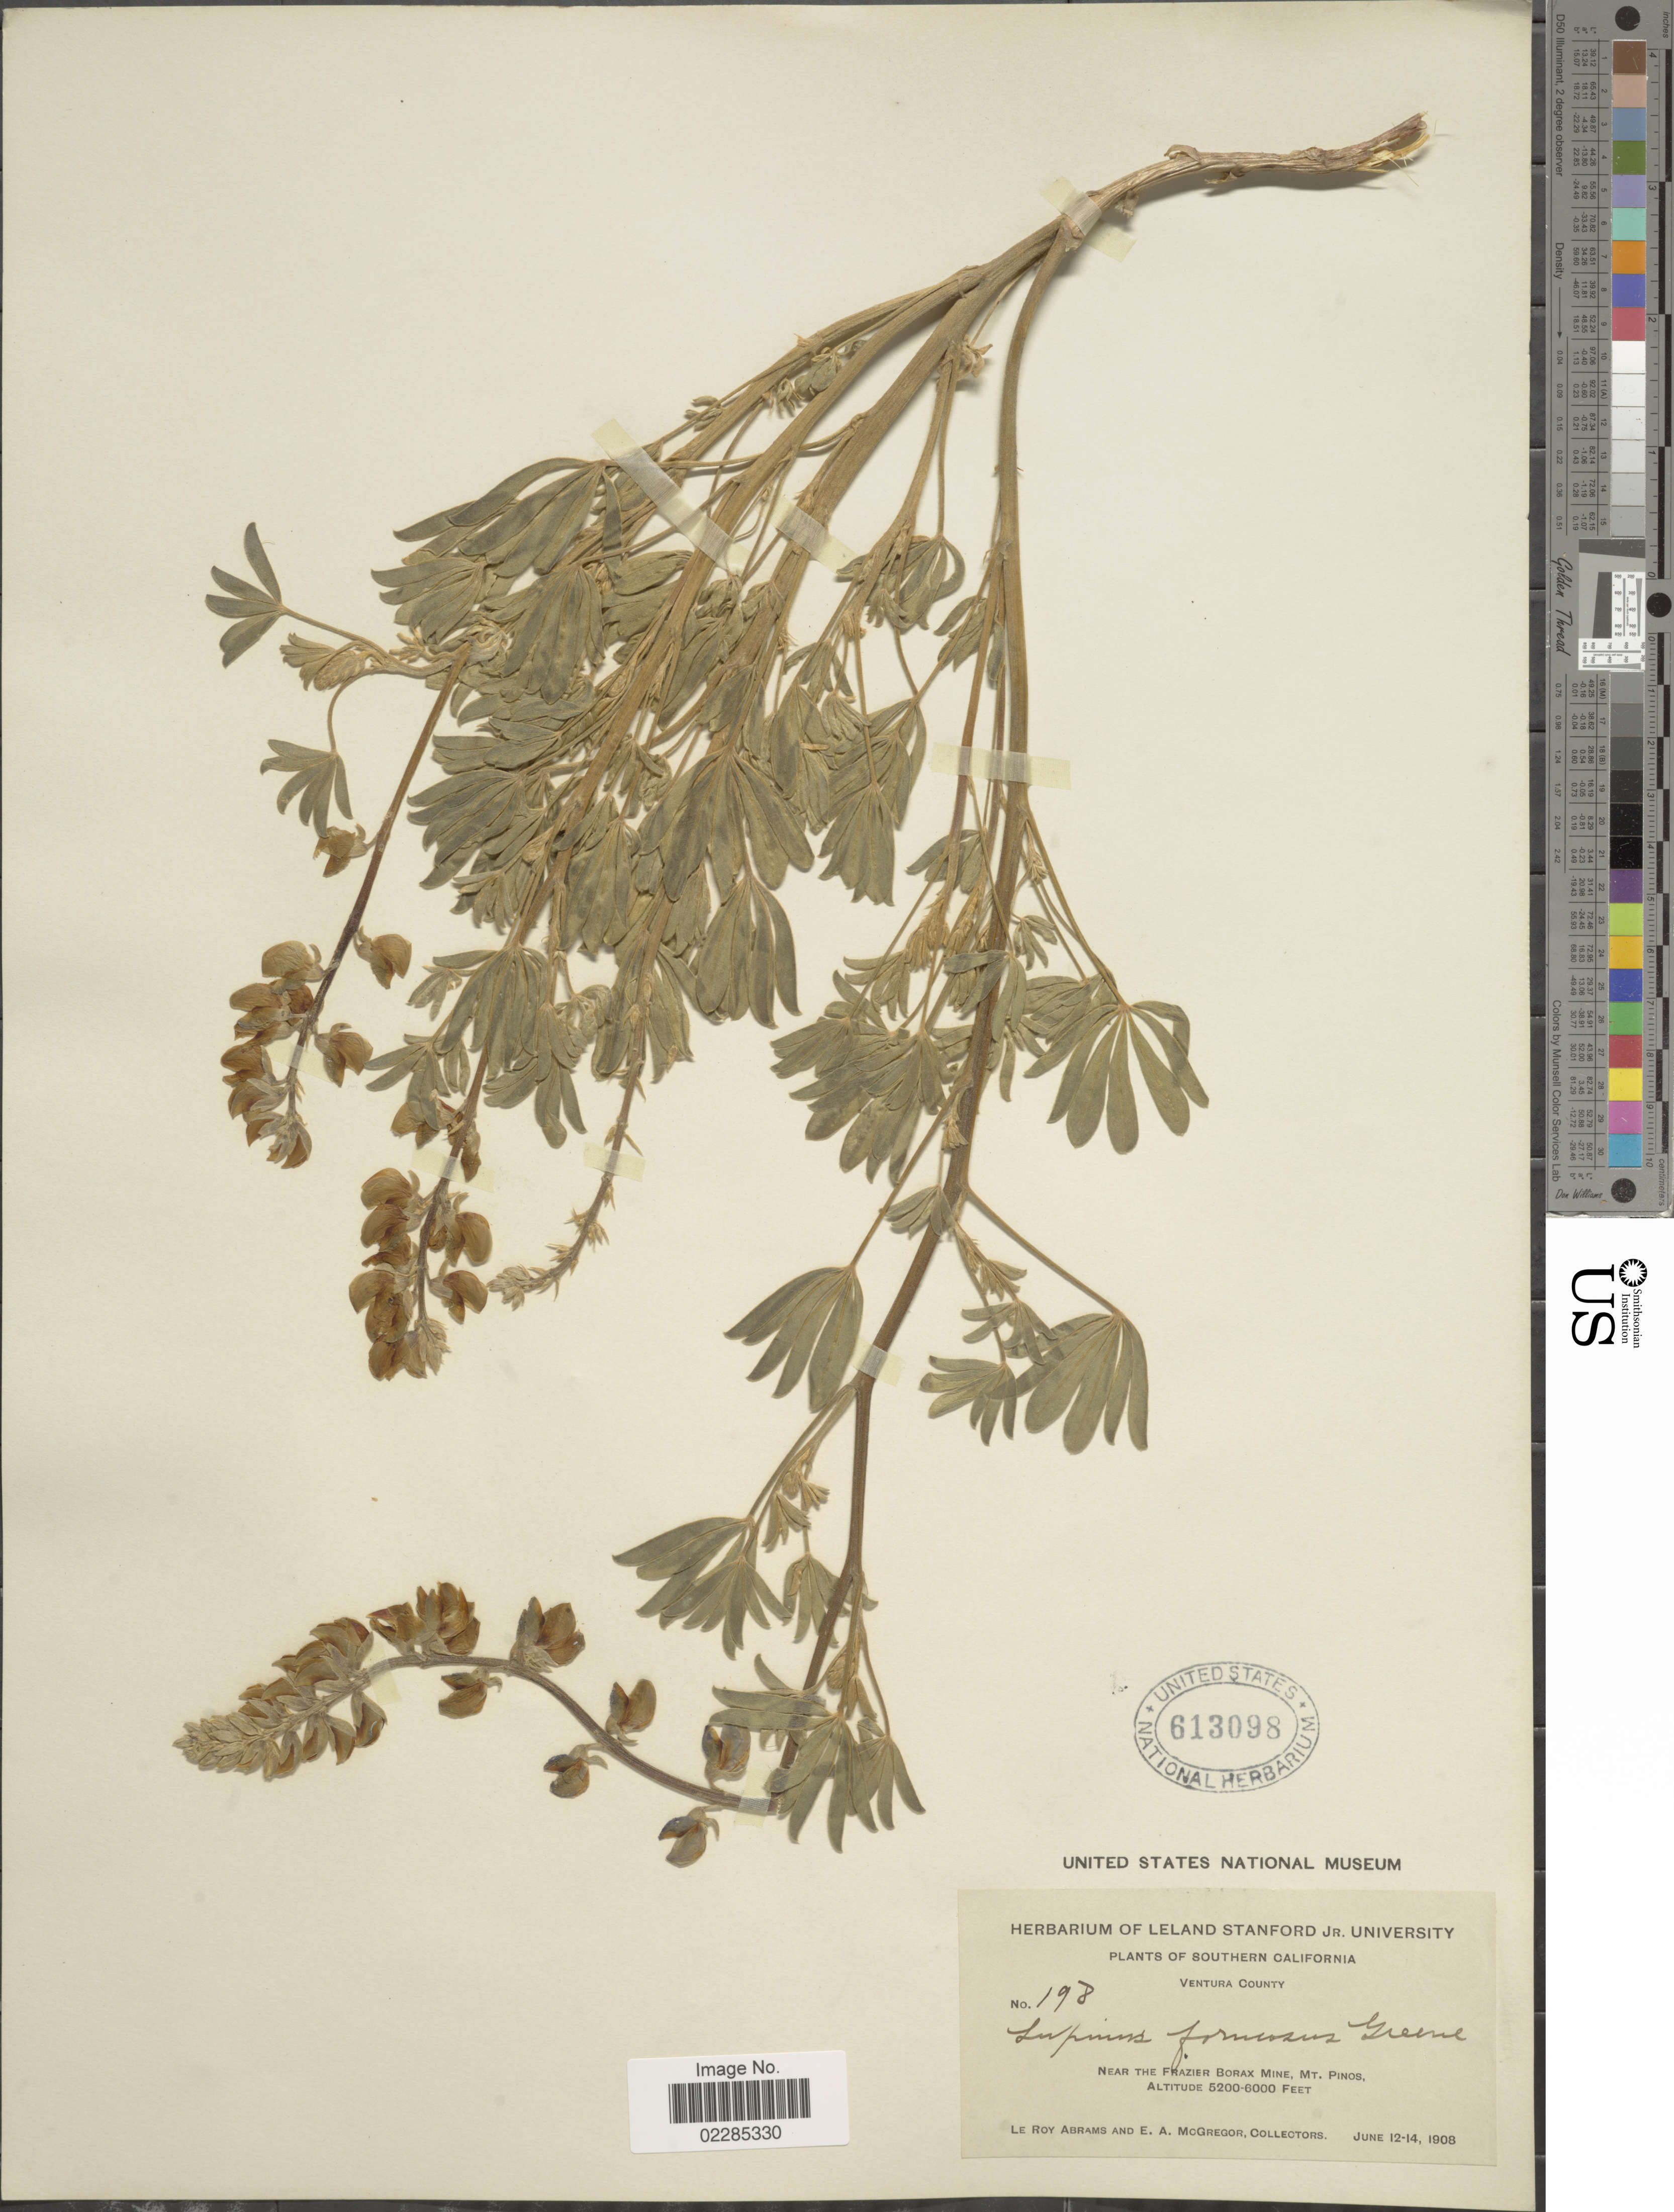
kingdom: Plantae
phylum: Tracheophyta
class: Magnoliopsida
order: Fabales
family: Fabaceae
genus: Lupinus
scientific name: Lupinus formosus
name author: Greene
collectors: L. Abrams & E. A. McGregor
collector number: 198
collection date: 1908-06-12/1908-06-14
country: United States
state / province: California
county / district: Ventura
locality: Southern California, Ventura County, Near the Frazier Boraz Mine, Mt Pinos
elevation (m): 1585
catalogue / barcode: US 613098